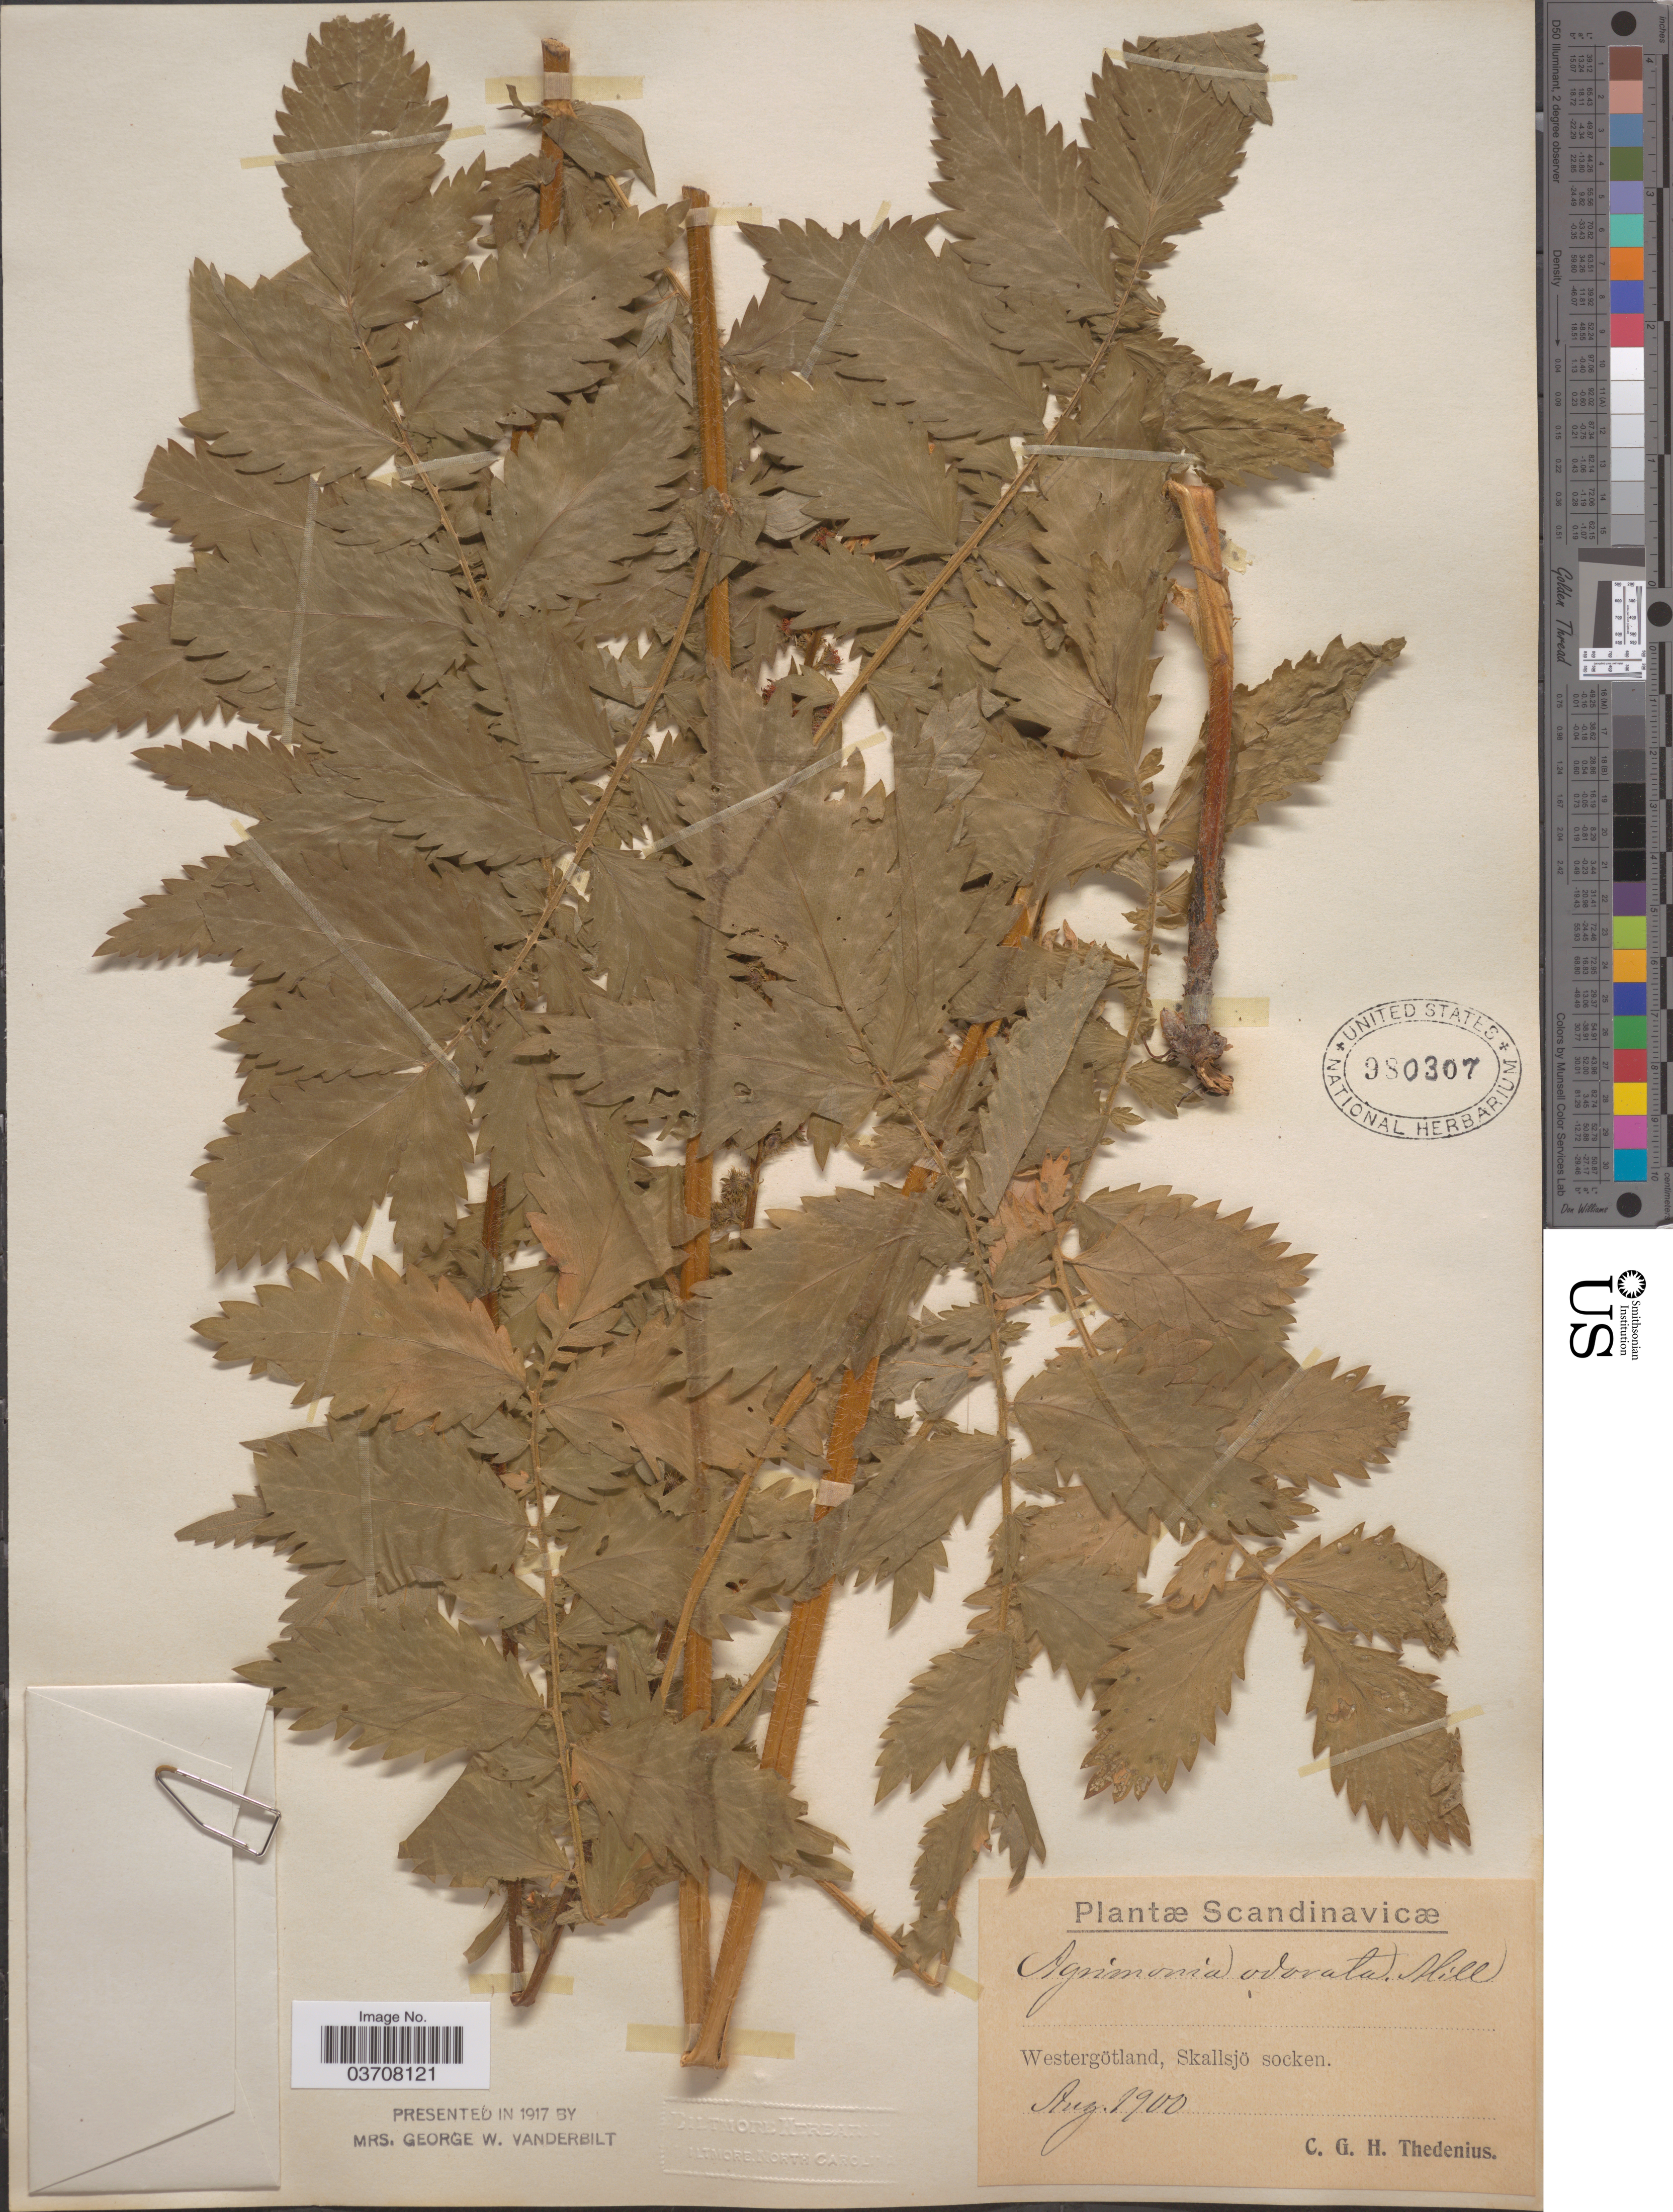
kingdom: Plantae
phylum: Tracheophyta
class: Magnoliopsida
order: Rosales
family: Rosaceae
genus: Agrimonia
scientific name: Agrimonia odorata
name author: Mill.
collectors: C. Thedenius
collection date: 1900-08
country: Sweden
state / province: Västra Götaland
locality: Scandinavicæ. Westergötland, Skallsjö socken.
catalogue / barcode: US 980307